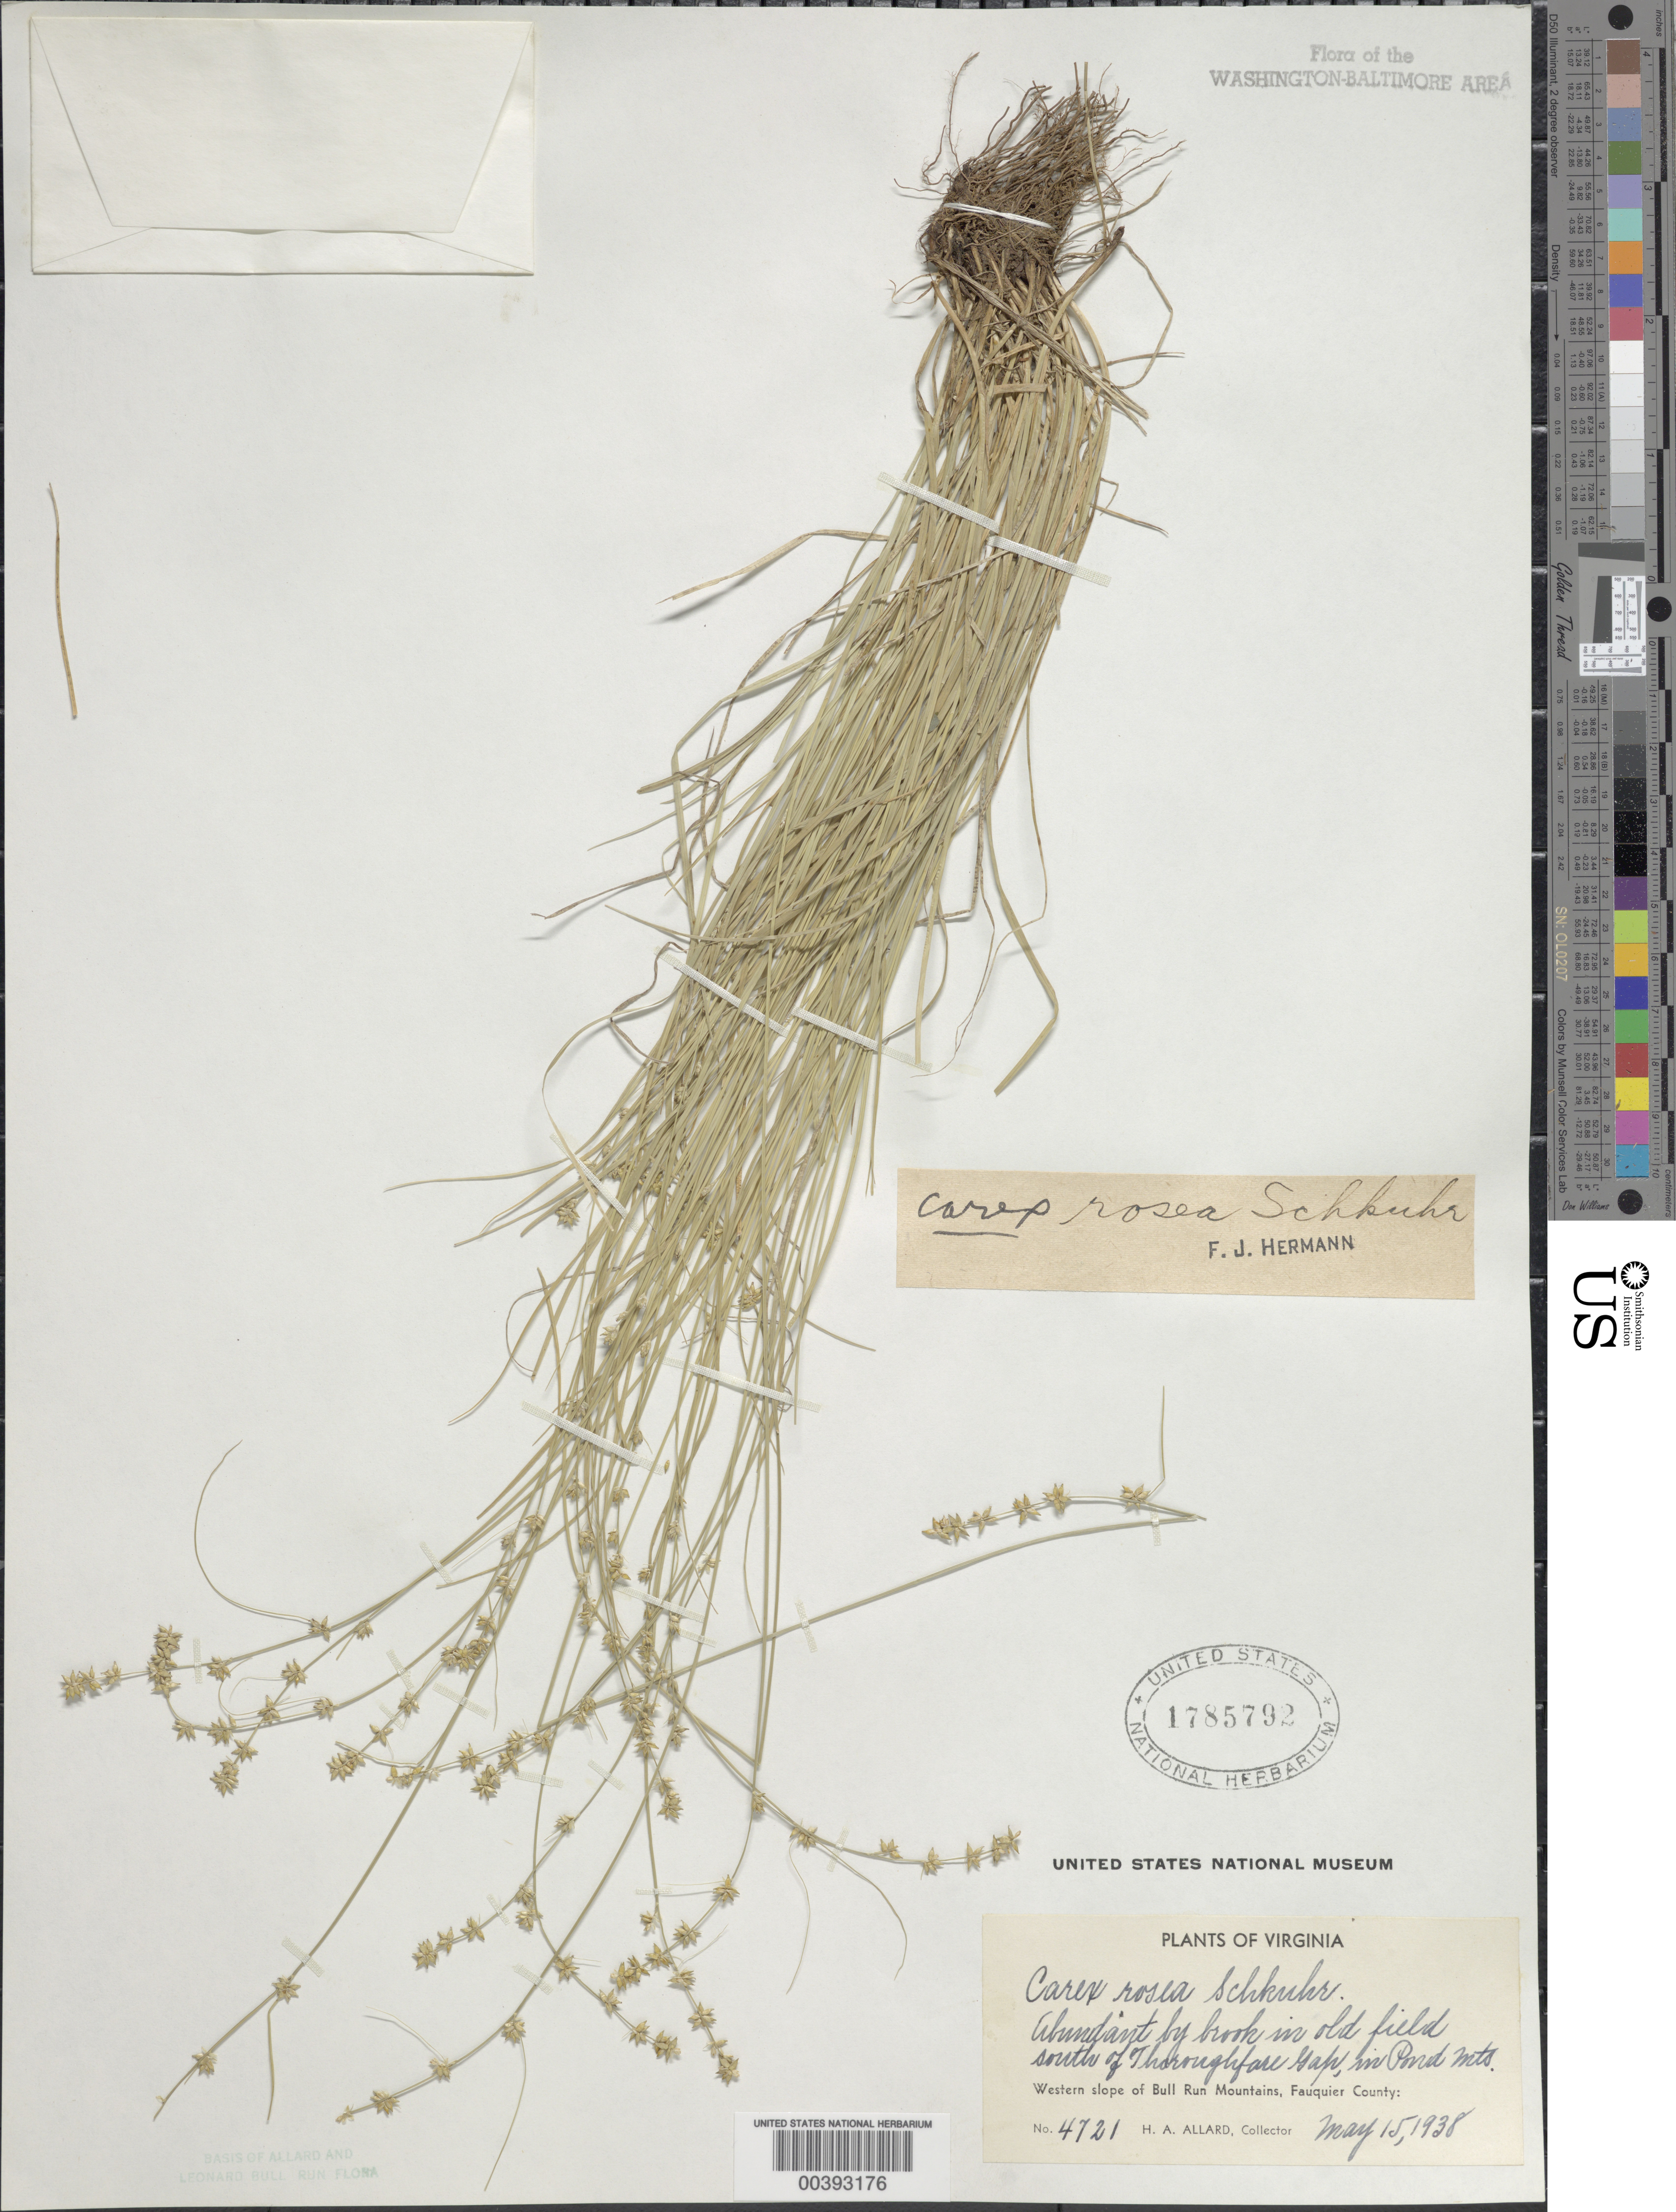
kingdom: Plantae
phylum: Tracheophyta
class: Liliopsida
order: Poales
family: Cyperaceae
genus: Carex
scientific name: Carex rosea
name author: Willd.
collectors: H. A. Allard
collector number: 4721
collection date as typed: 15 May 1938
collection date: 1938-05-15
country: United States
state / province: Virginia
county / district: Fauquier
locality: South of Thorofare Gap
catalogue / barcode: US 1785792